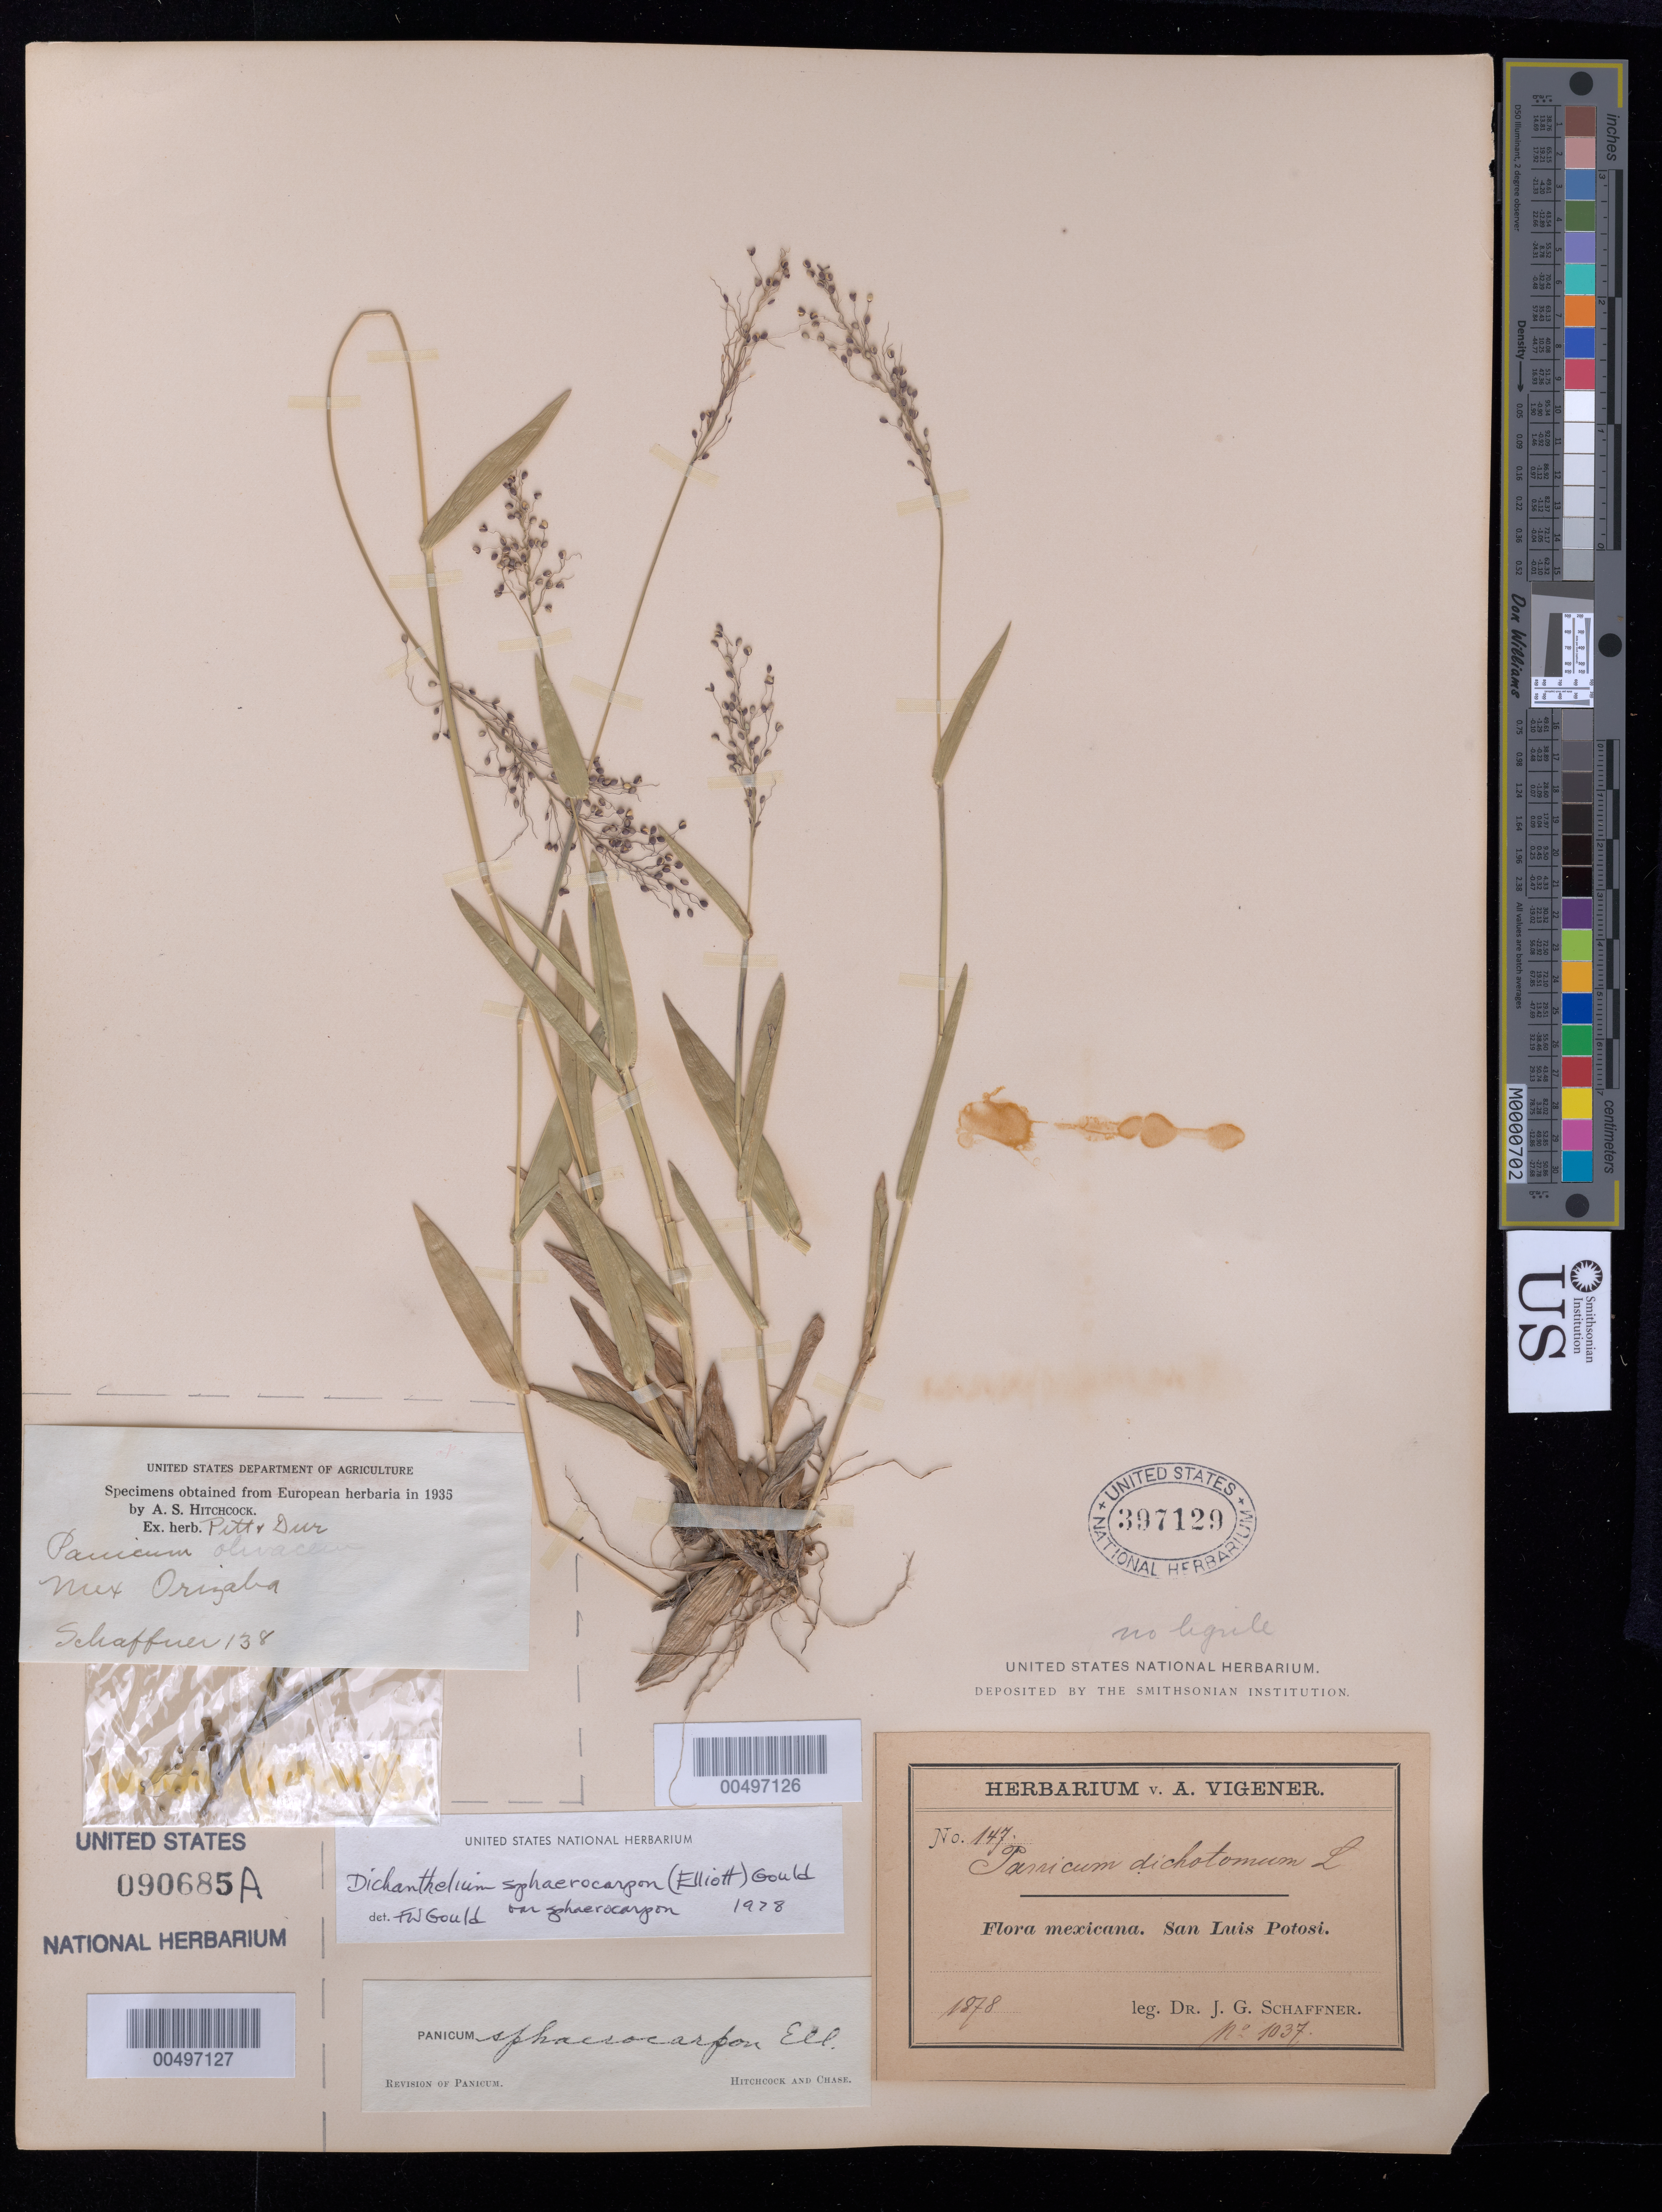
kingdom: Plantae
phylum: Tracheophyta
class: Liliopsida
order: Poales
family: Poaceae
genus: Dichanthelium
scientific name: Dichanthelium sphaerocarpon var. sphaerocarpon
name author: (Elliott) Gould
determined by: Gould, F. W.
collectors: J. G. Schaffner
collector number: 147/1037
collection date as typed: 1878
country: Mexico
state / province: San Luis Potosi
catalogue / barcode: US 397129